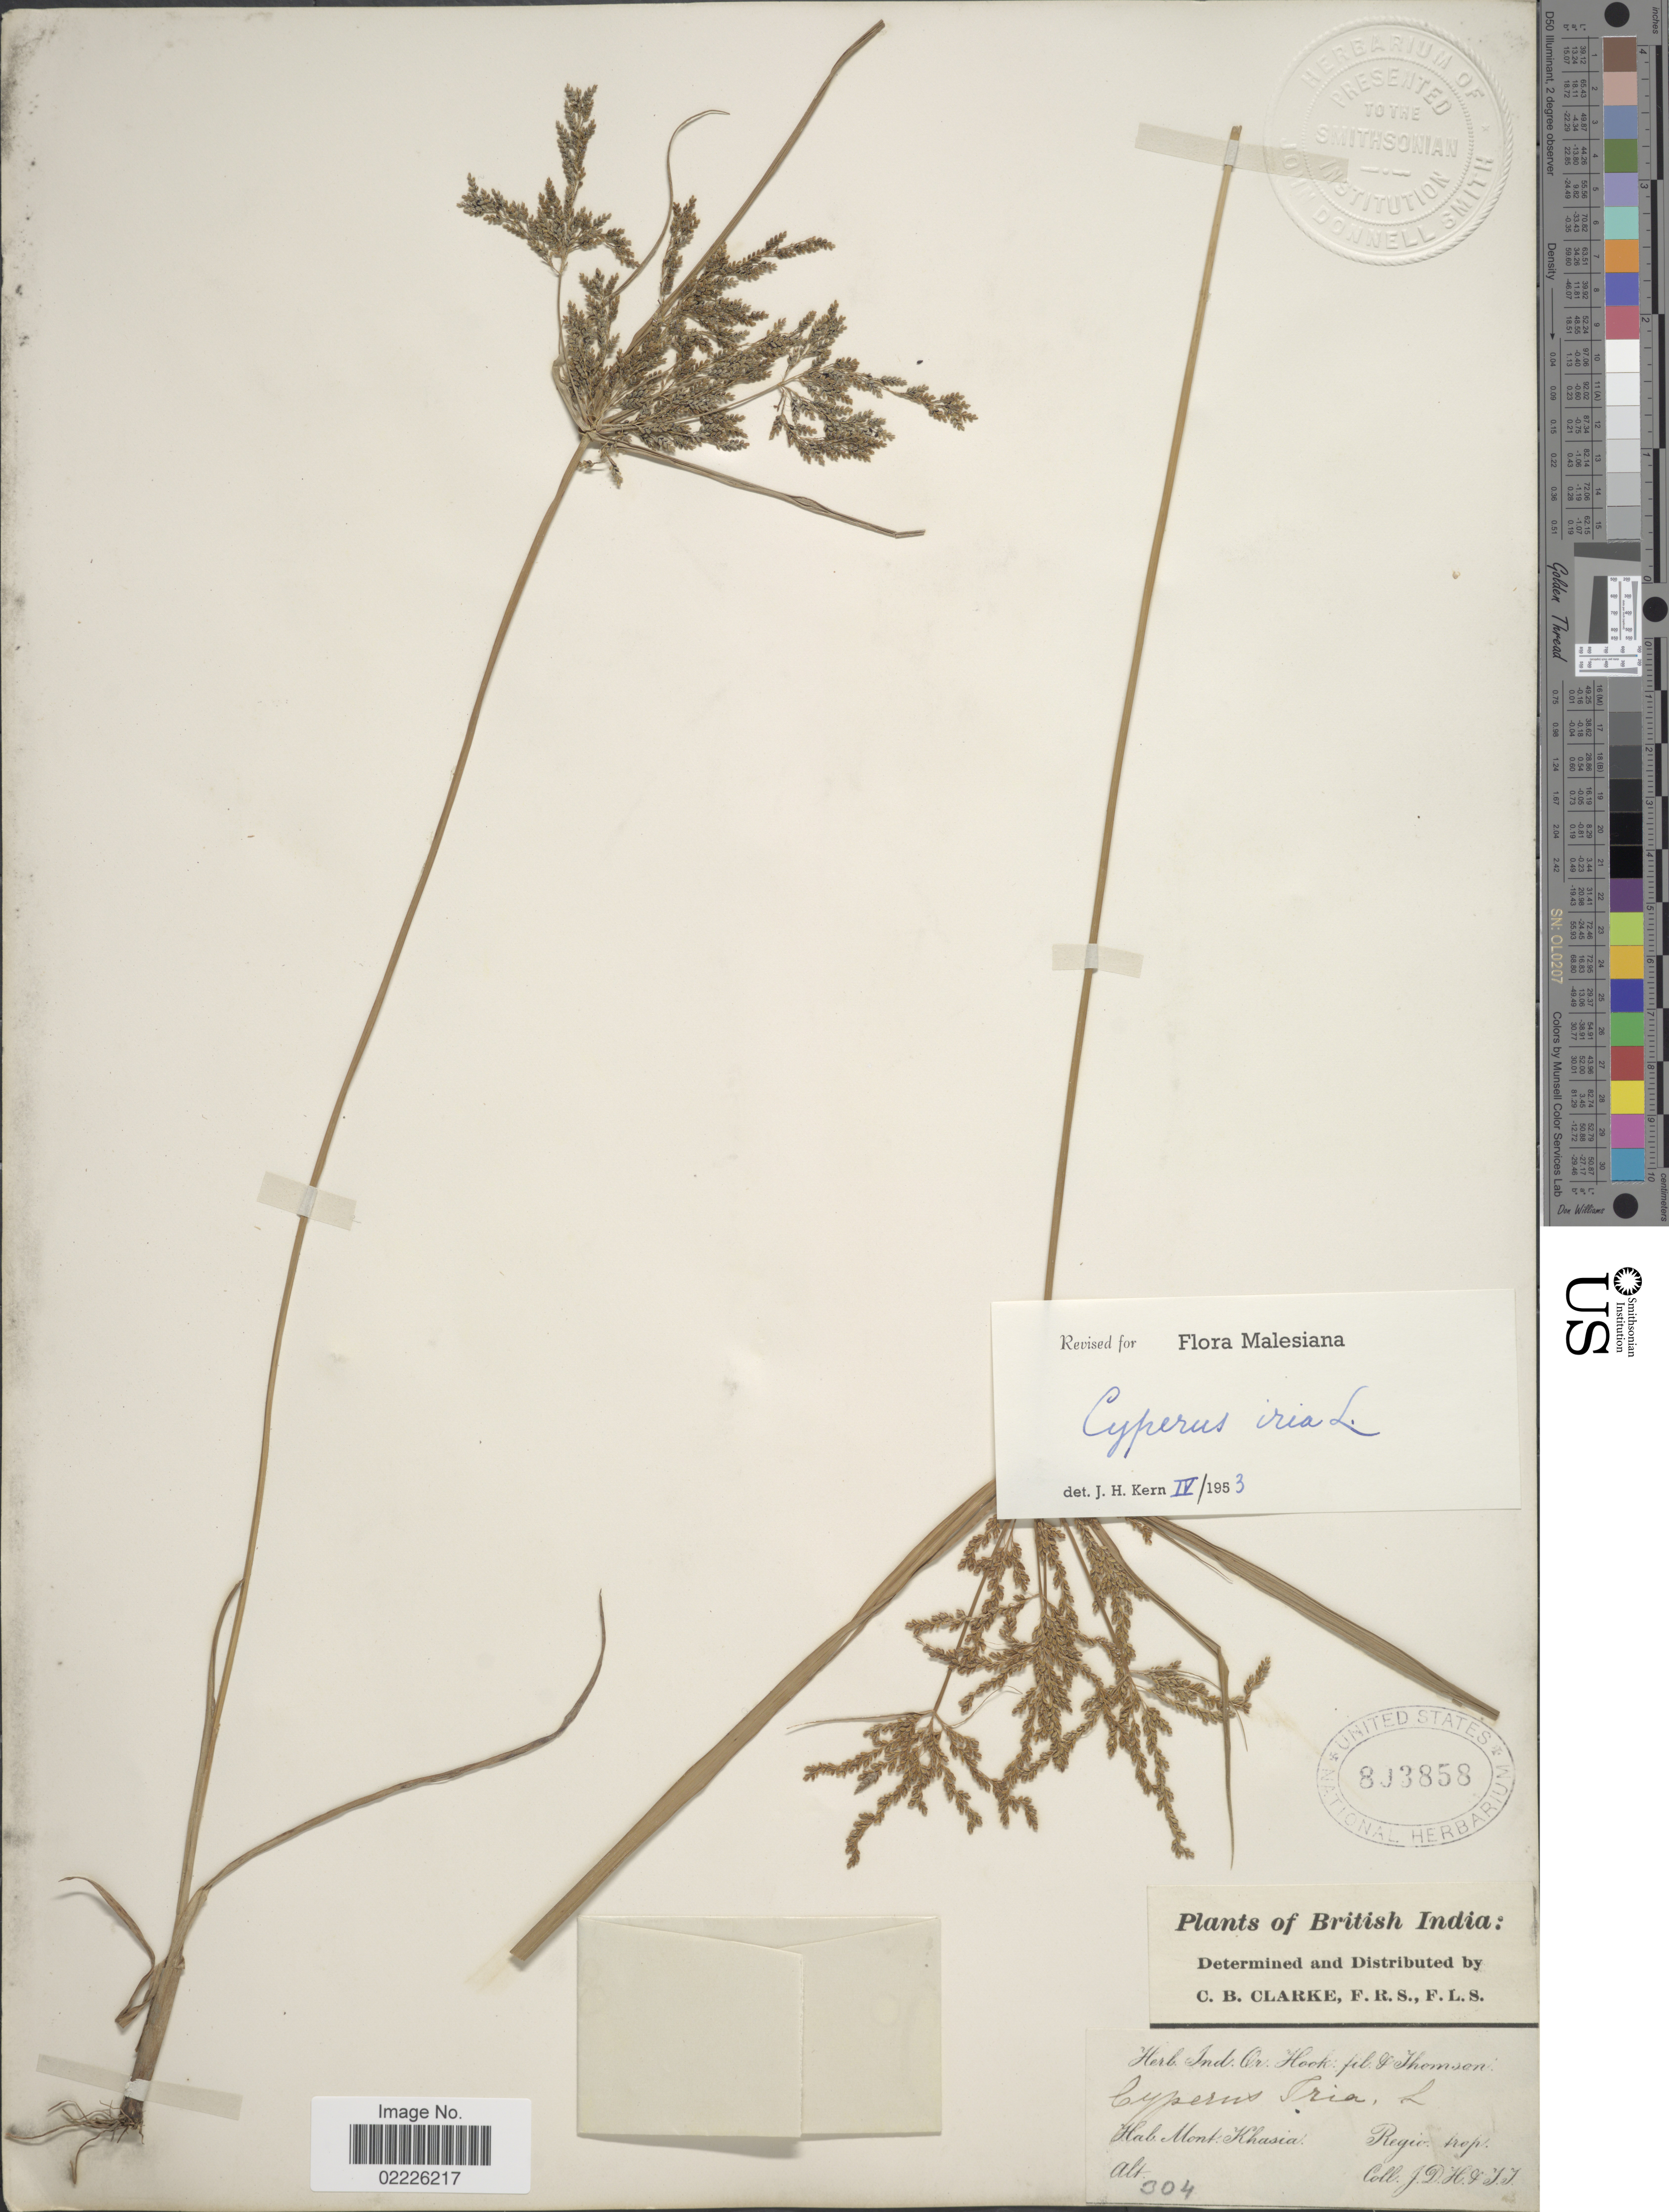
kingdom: Plantae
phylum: Tracheophyta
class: Liliopsida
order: Poales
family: Cyperaceae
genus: Cyperus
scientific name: Cyperus iria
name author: L.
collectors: J. D. Hooker & T. Thomson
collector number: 304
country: India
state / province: Meghalaya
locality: British India. Mont Khasia, Regio. trop.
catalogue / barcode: US 803858